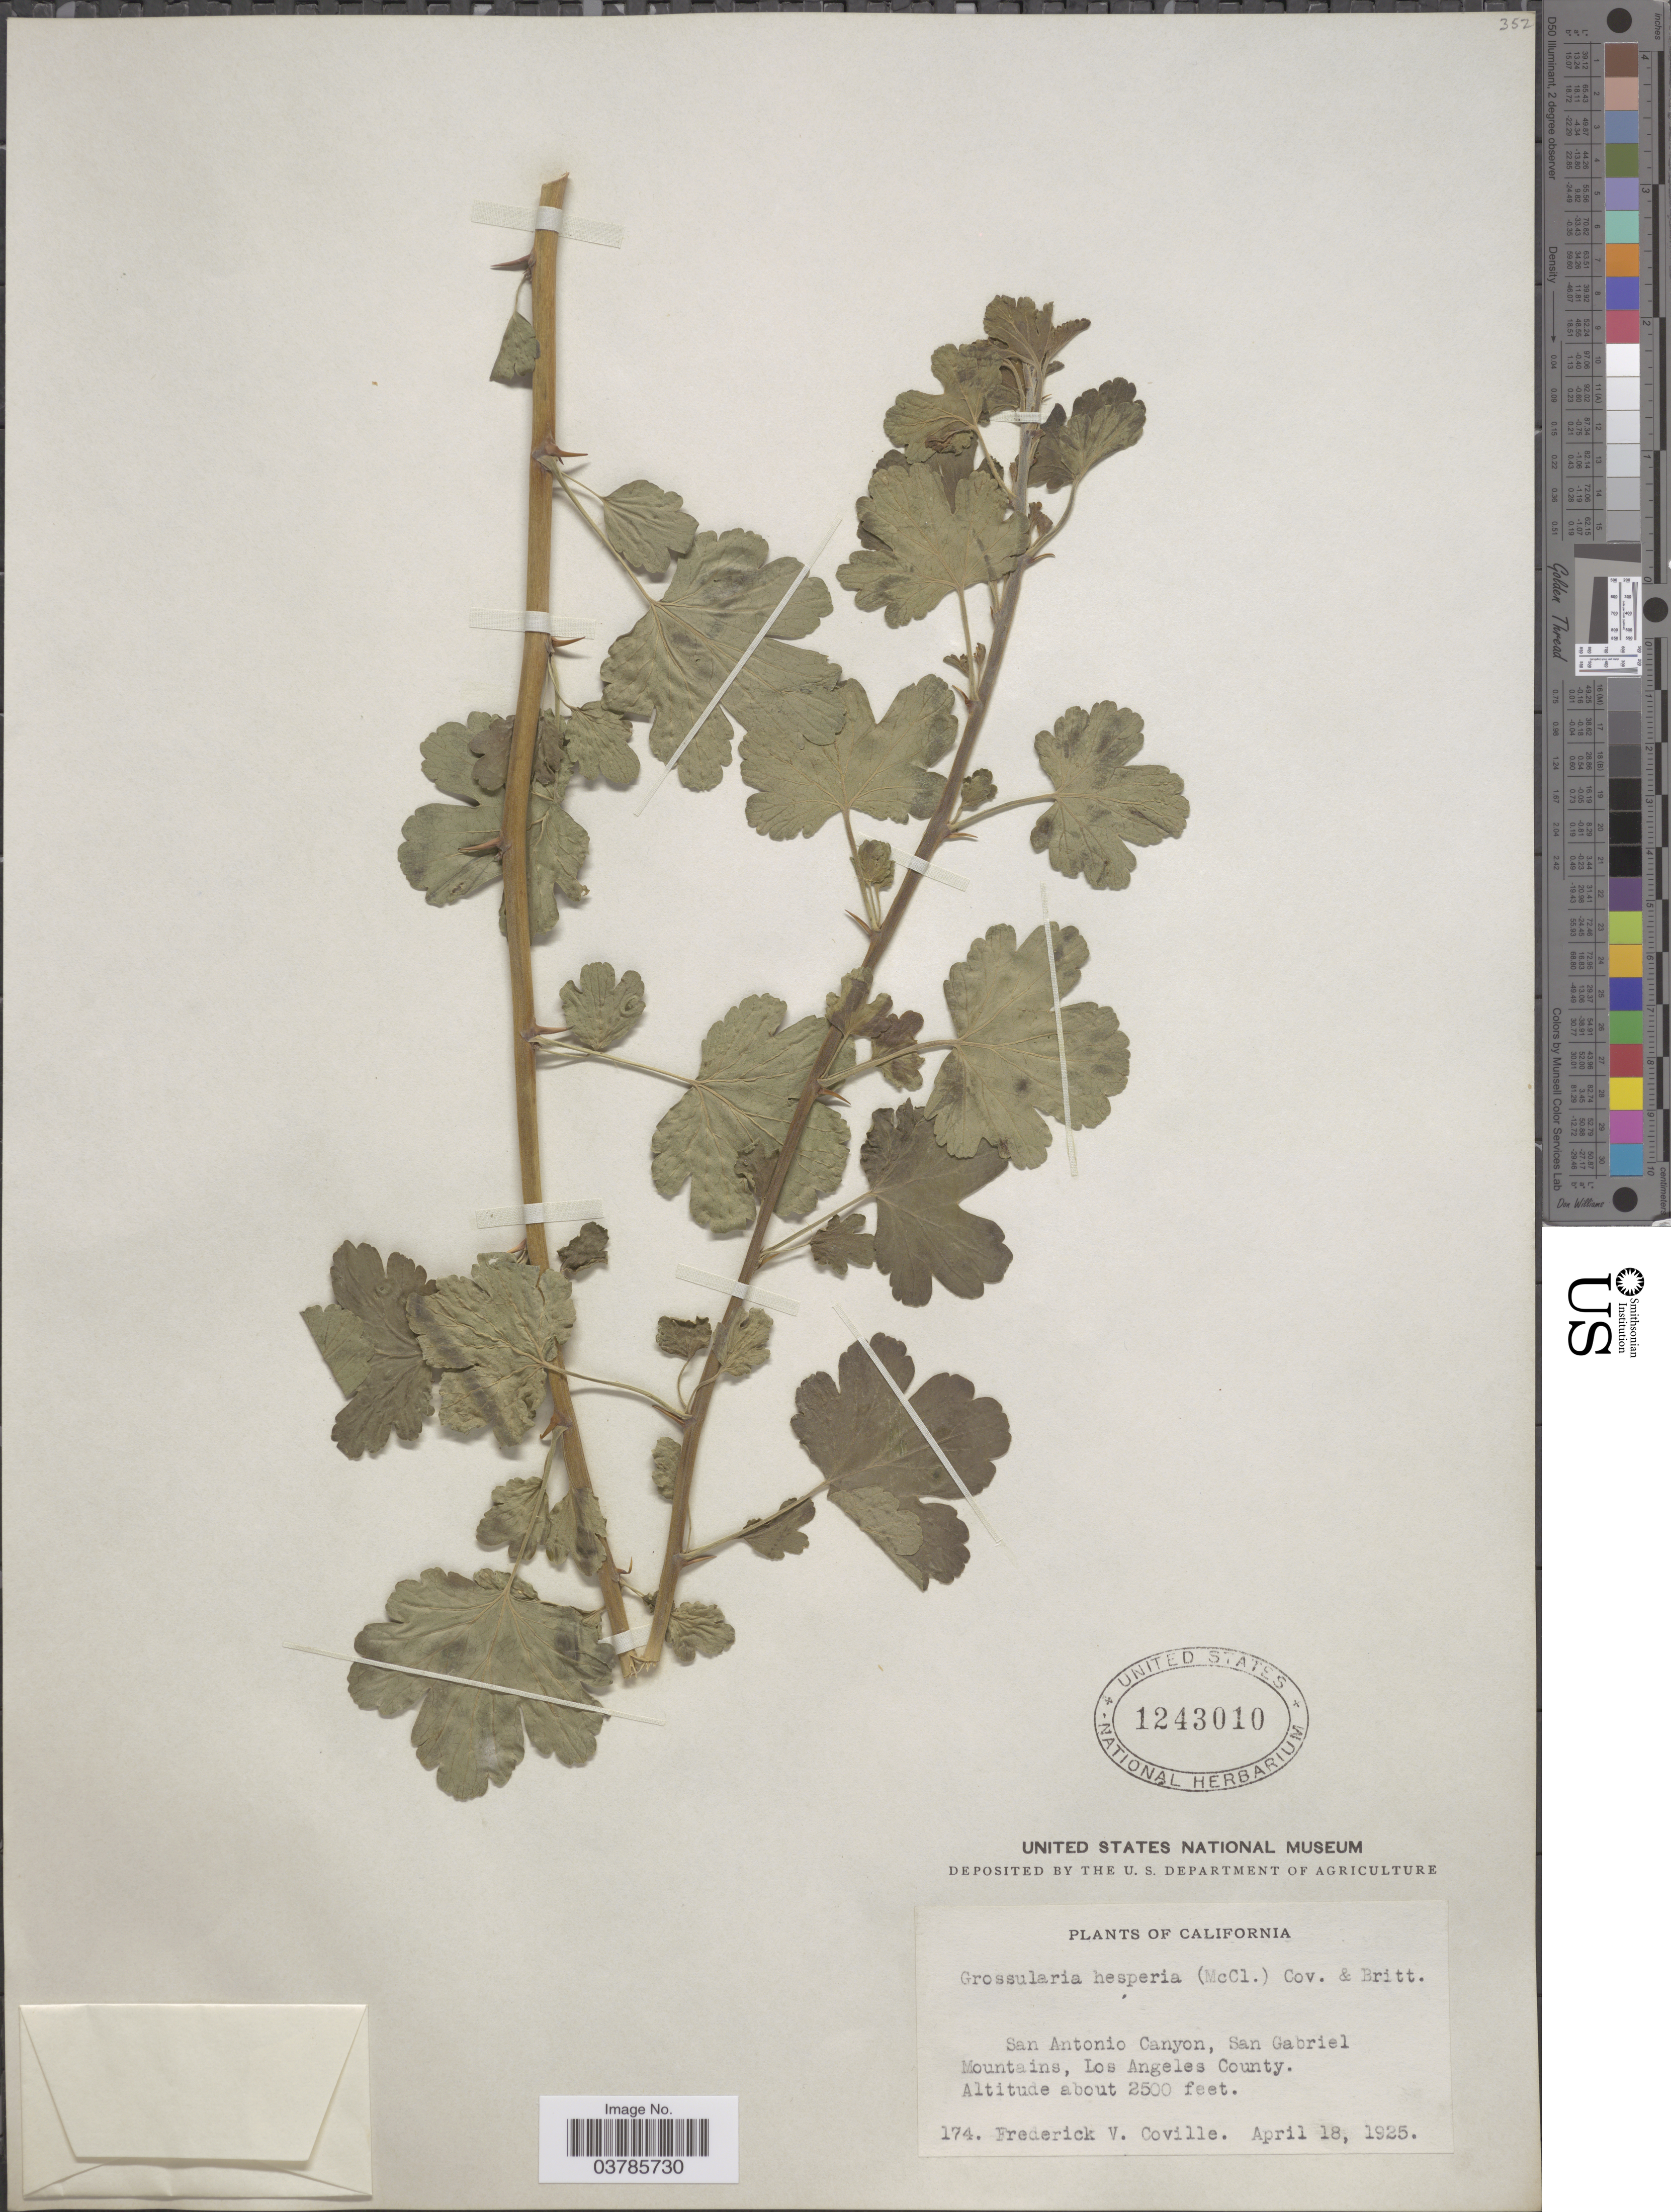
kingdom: Plantae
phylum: Tracheophyta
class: Magnoliopsida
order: Saxifragales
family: Grossulariaceae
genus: Ribes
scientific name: Ribes californicum var. hesperium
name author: (McClatchie) Jeps.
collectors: F. V. Coville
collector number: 174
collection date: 1925-04-18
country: United States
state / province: California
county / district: Los Angeles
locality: San Antonio Canyon, San Gabriel Mountains, Los Angeles County.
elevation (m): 762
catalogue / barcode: US 1243010